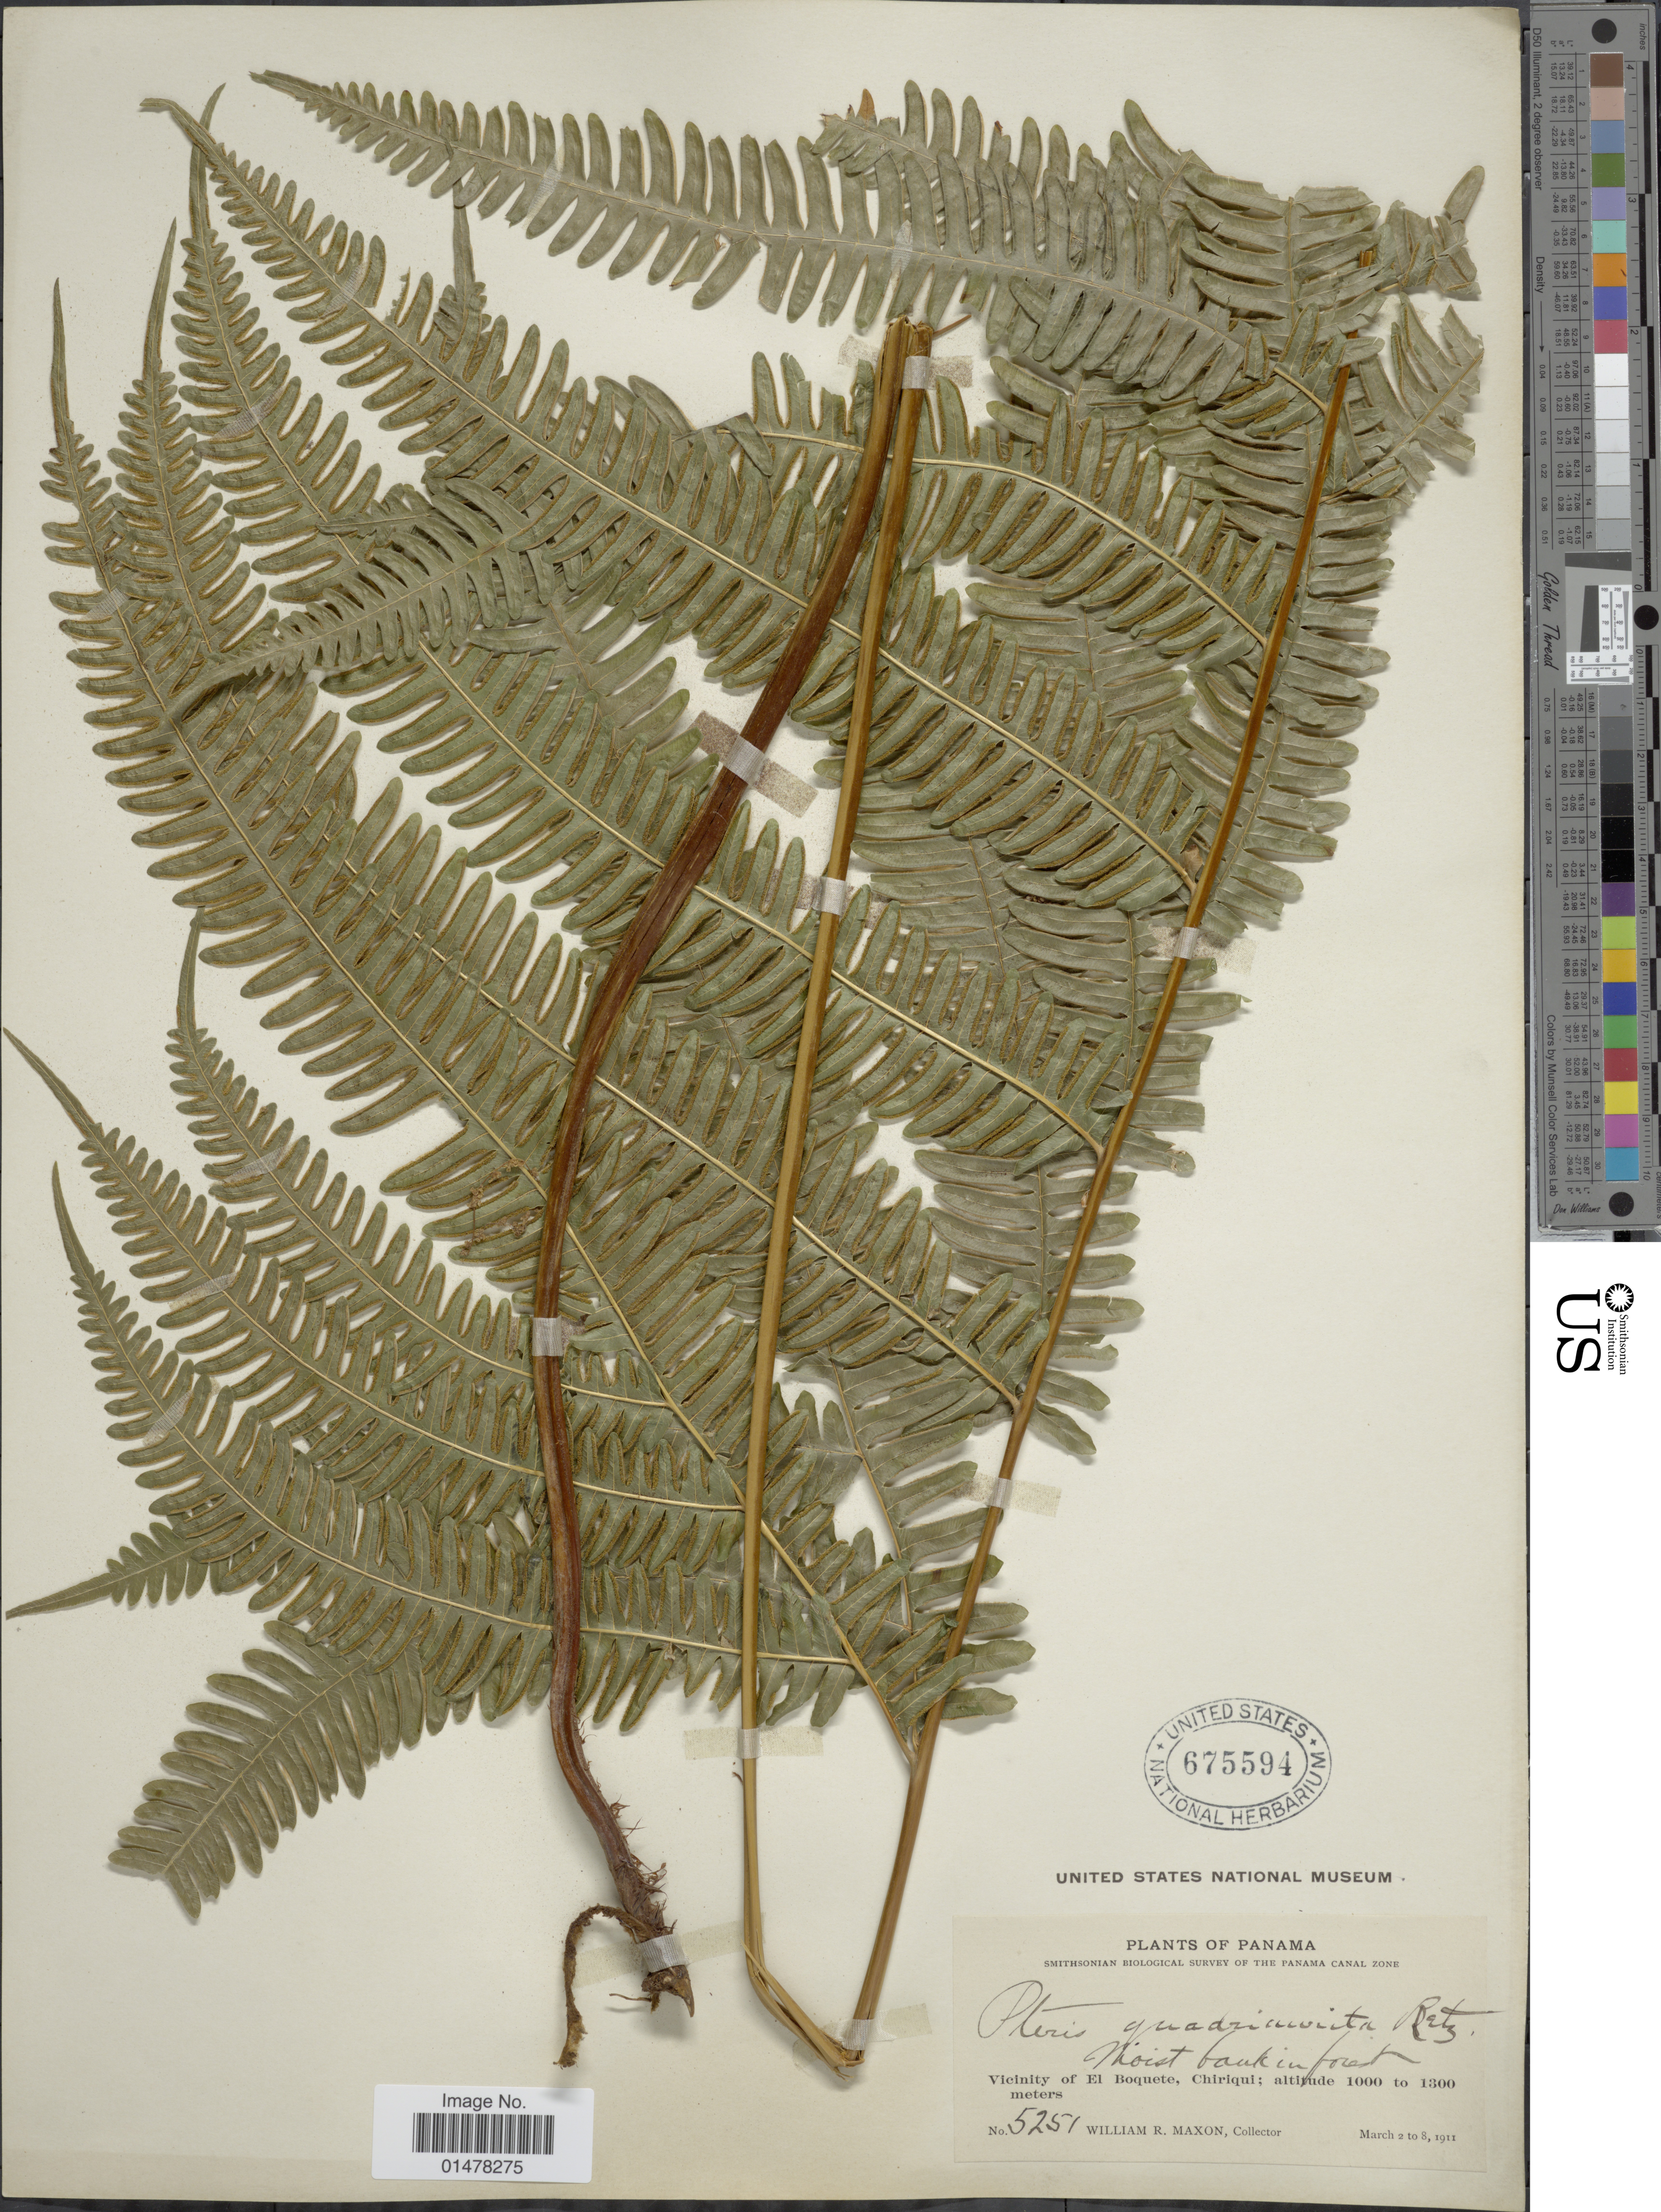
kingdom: Plantae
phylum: Tracheophyta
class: Polypodiopsida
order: Polypodiales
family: Pteridaceae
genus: Pteris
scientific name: Pteris quadriaurita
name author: Retz.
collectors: W. R. Maxon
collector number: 5251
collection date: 1911-03-02/1911-03-08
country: Panama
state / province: Chiriqui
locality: Plants of Panama, Vicinity of El Boquete, Chiriqui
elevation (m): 1000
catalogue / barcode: US 675594